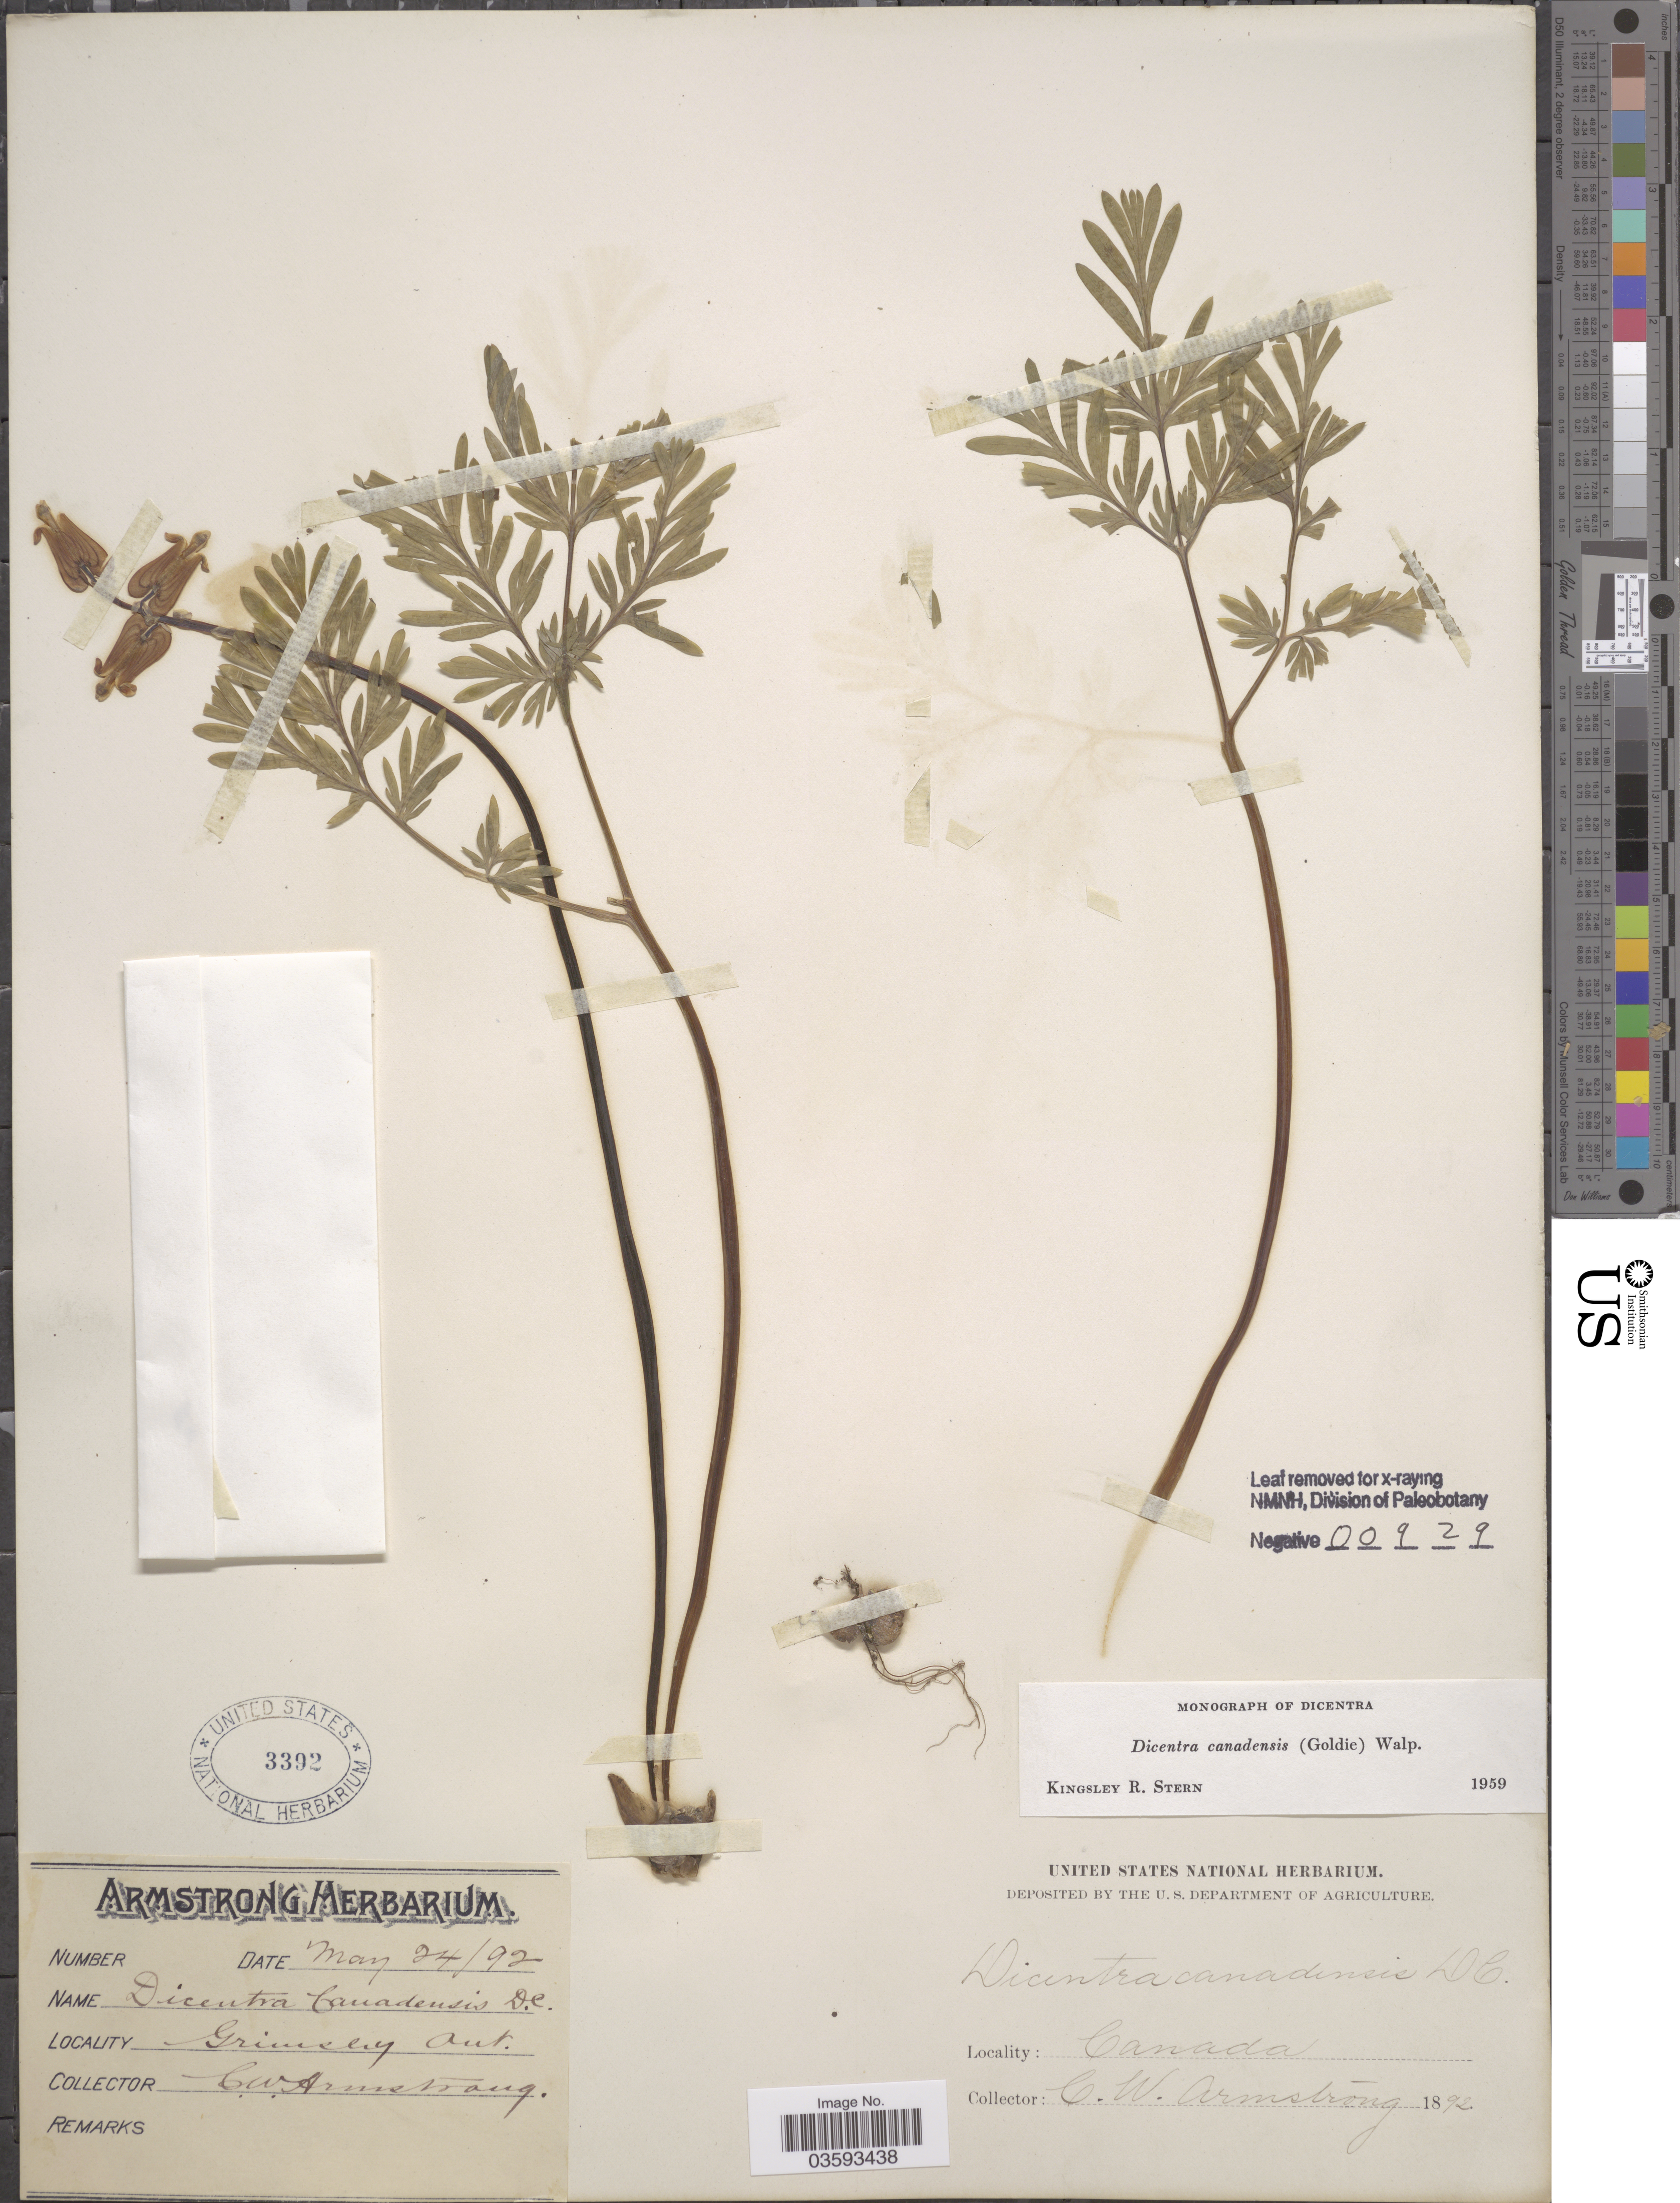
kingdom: Plantae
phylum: Tracheophyta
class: Magnoliopsida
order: Ranunculales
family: Papaveraceae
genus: Dicentra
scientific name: Dicentra canadensis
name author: (Goldie) Walp.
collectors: C. W. Armstrong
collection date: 1892-05-24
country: Canada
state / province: Ontario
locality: Grimsby.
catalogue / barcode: US 3392